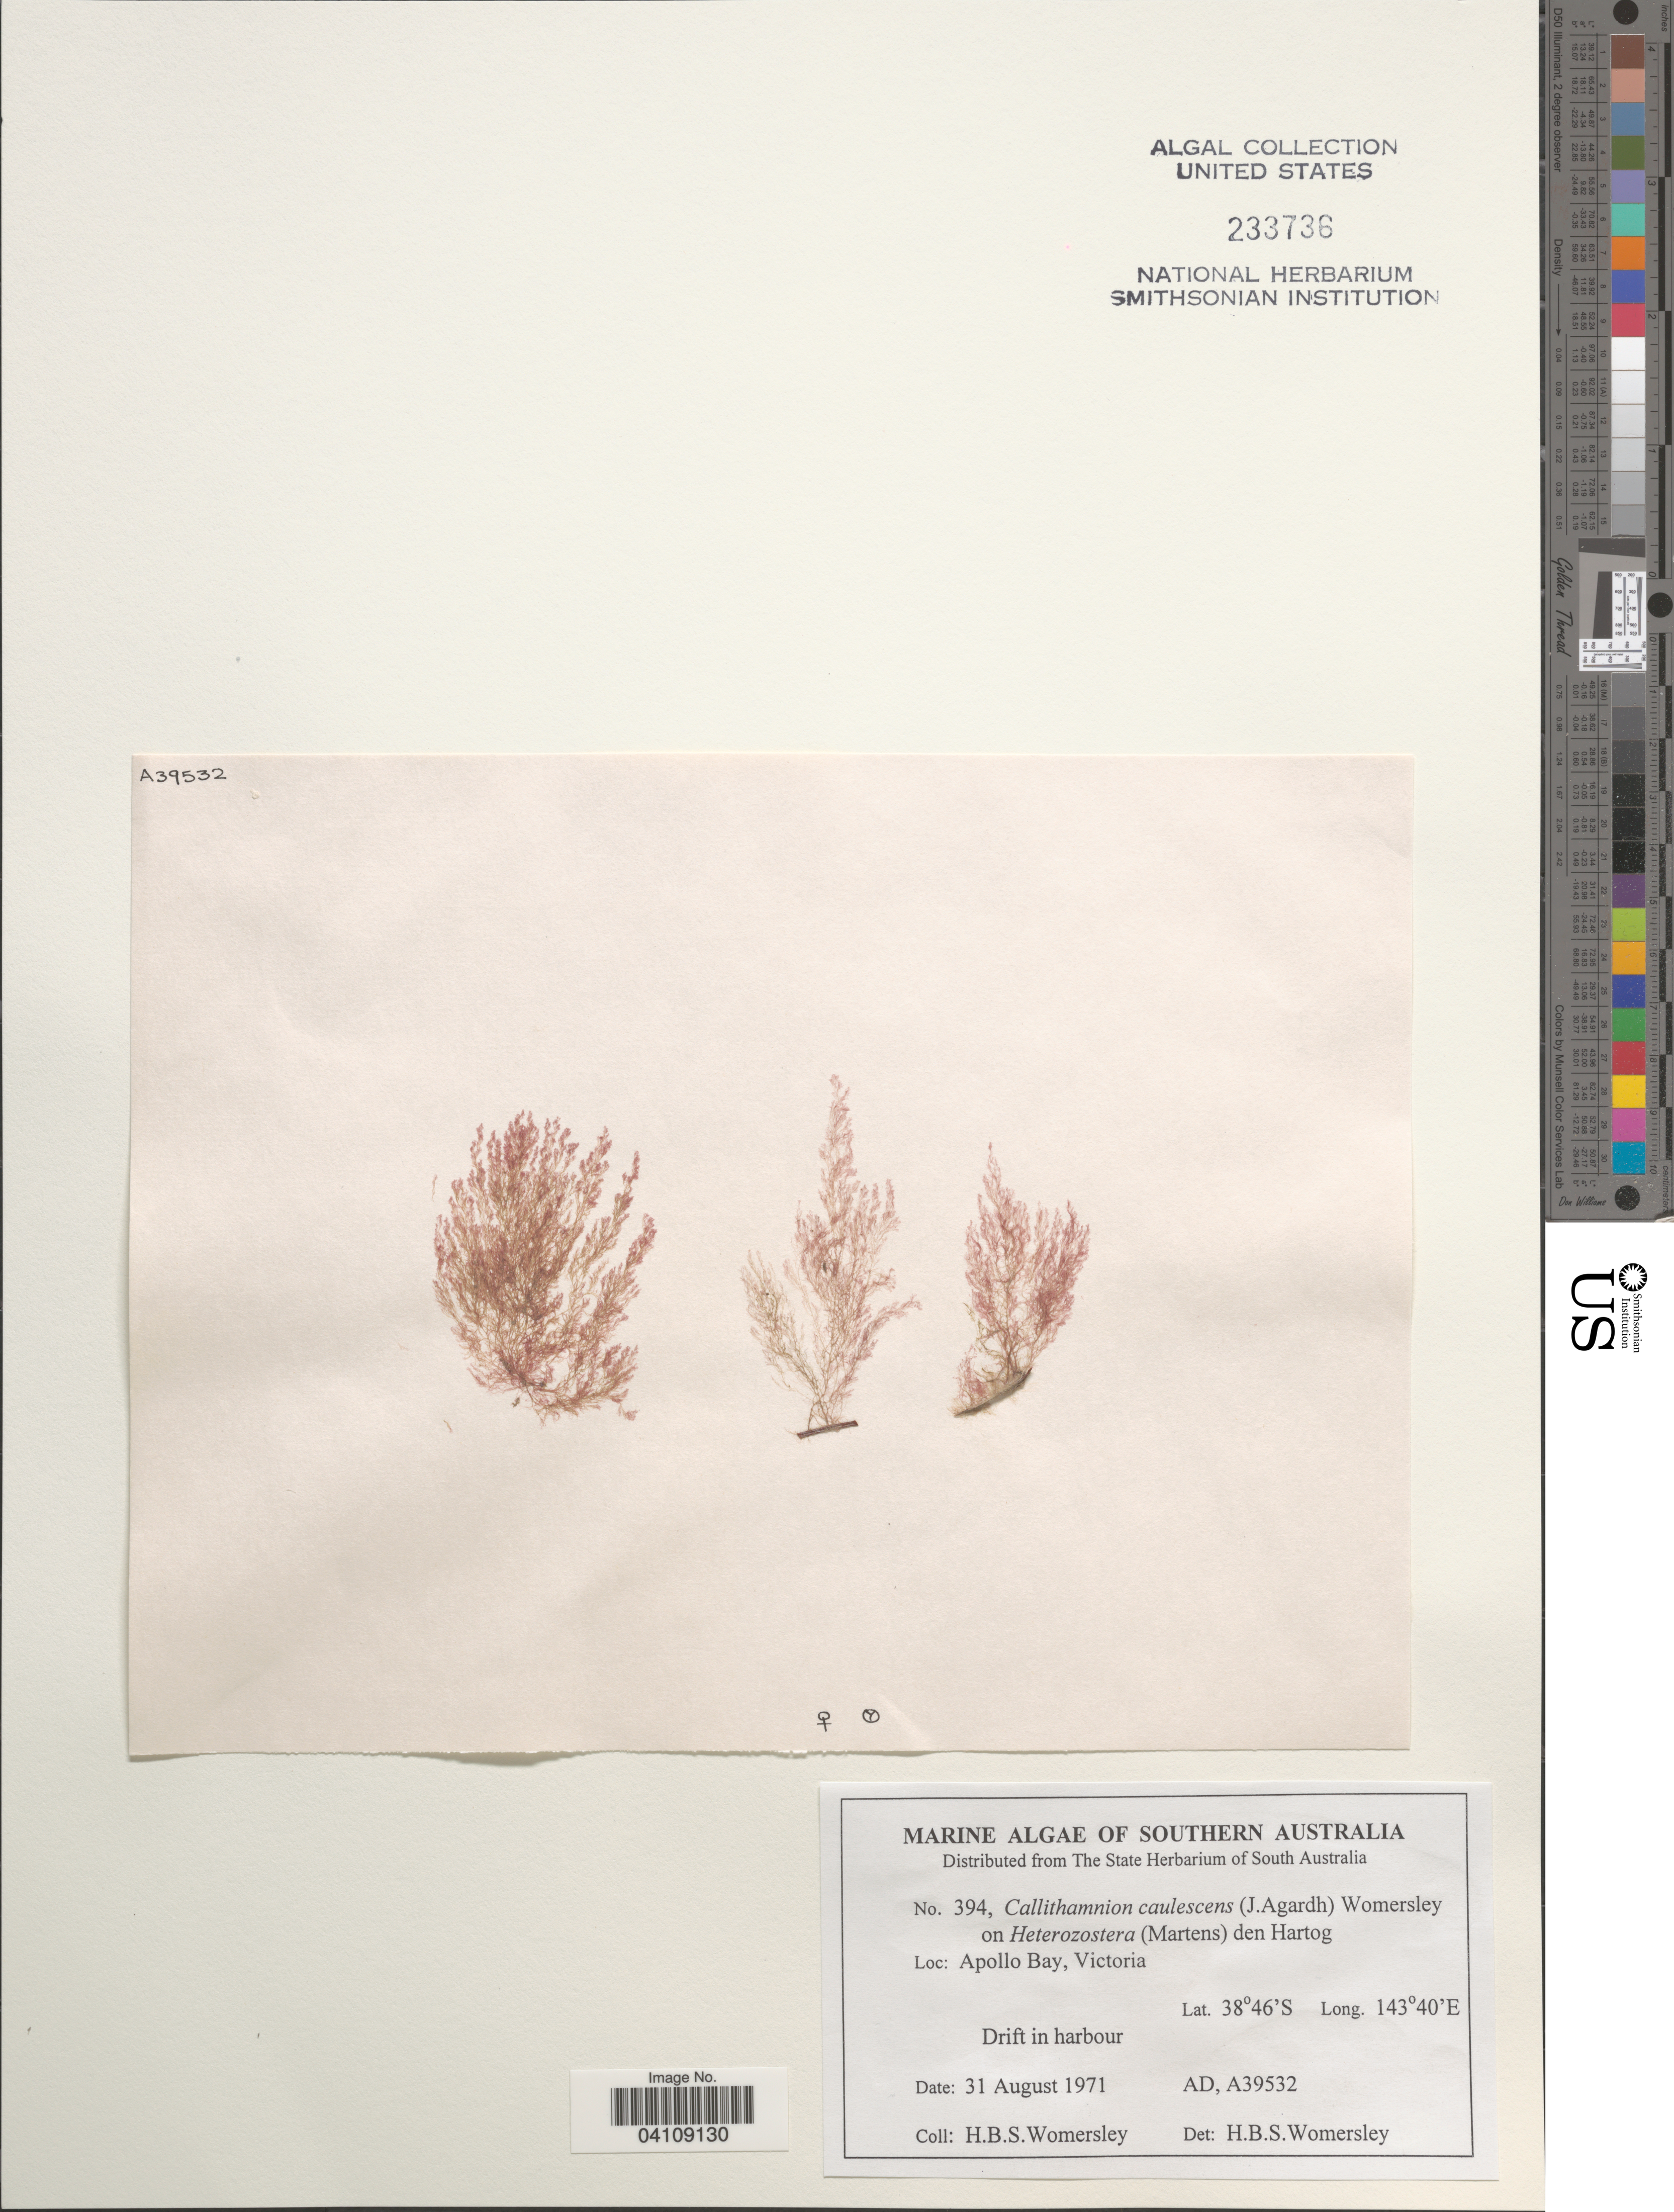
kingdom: Plantae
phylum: Rhodophyta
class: Florideophyceae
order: Ceramiales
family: Callithamniaceae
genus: Callithamnion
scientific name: Callithamnion caulescens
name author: (J. Agardh) Womersley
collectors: H. B. S. Womersley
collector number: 394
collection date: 1971-08-31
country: Australia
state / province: Victoria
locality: Southern Australia. Apollo Bay, Victoria.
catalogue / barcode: US 233736